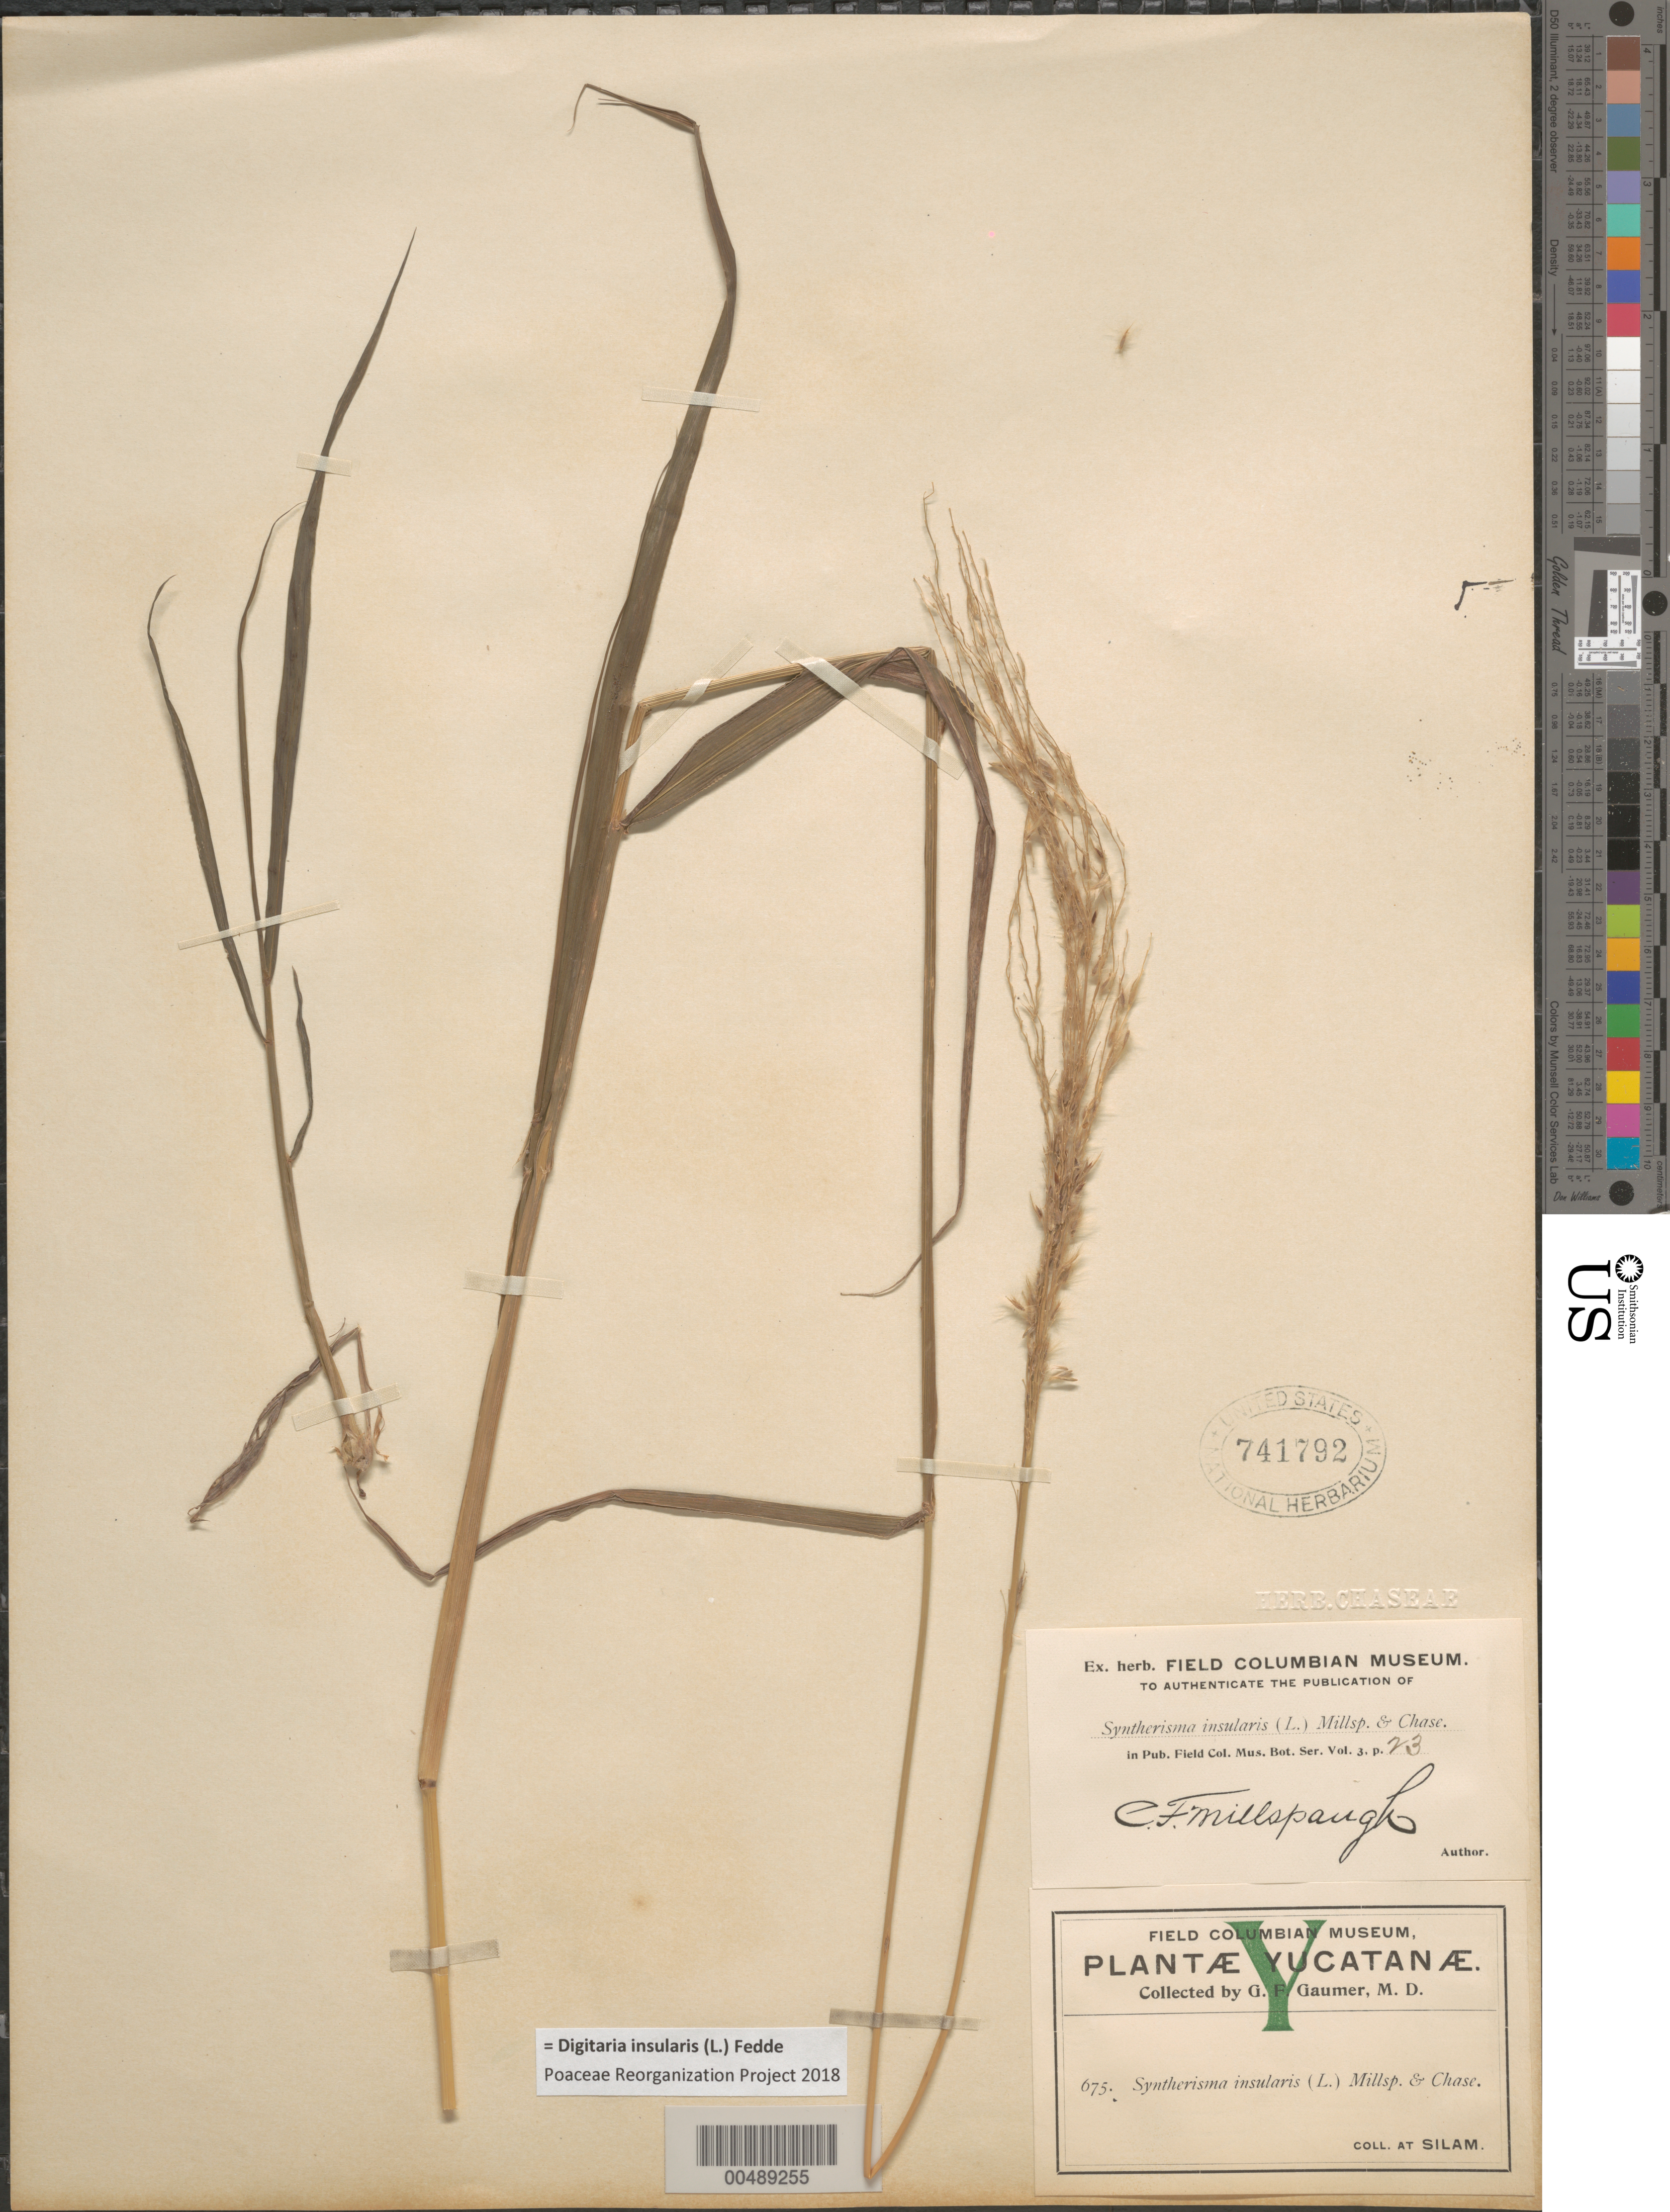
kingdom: Plantae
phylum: Tracheophyta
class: Liliopsida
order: Poales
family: Poaceae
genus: Digitaria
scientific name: Digitaria insularis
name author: (L.) Fedde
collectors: G. F. Gaumer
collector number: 675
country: Mexico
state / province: Yucatan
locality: Silam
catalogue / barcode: US 741792